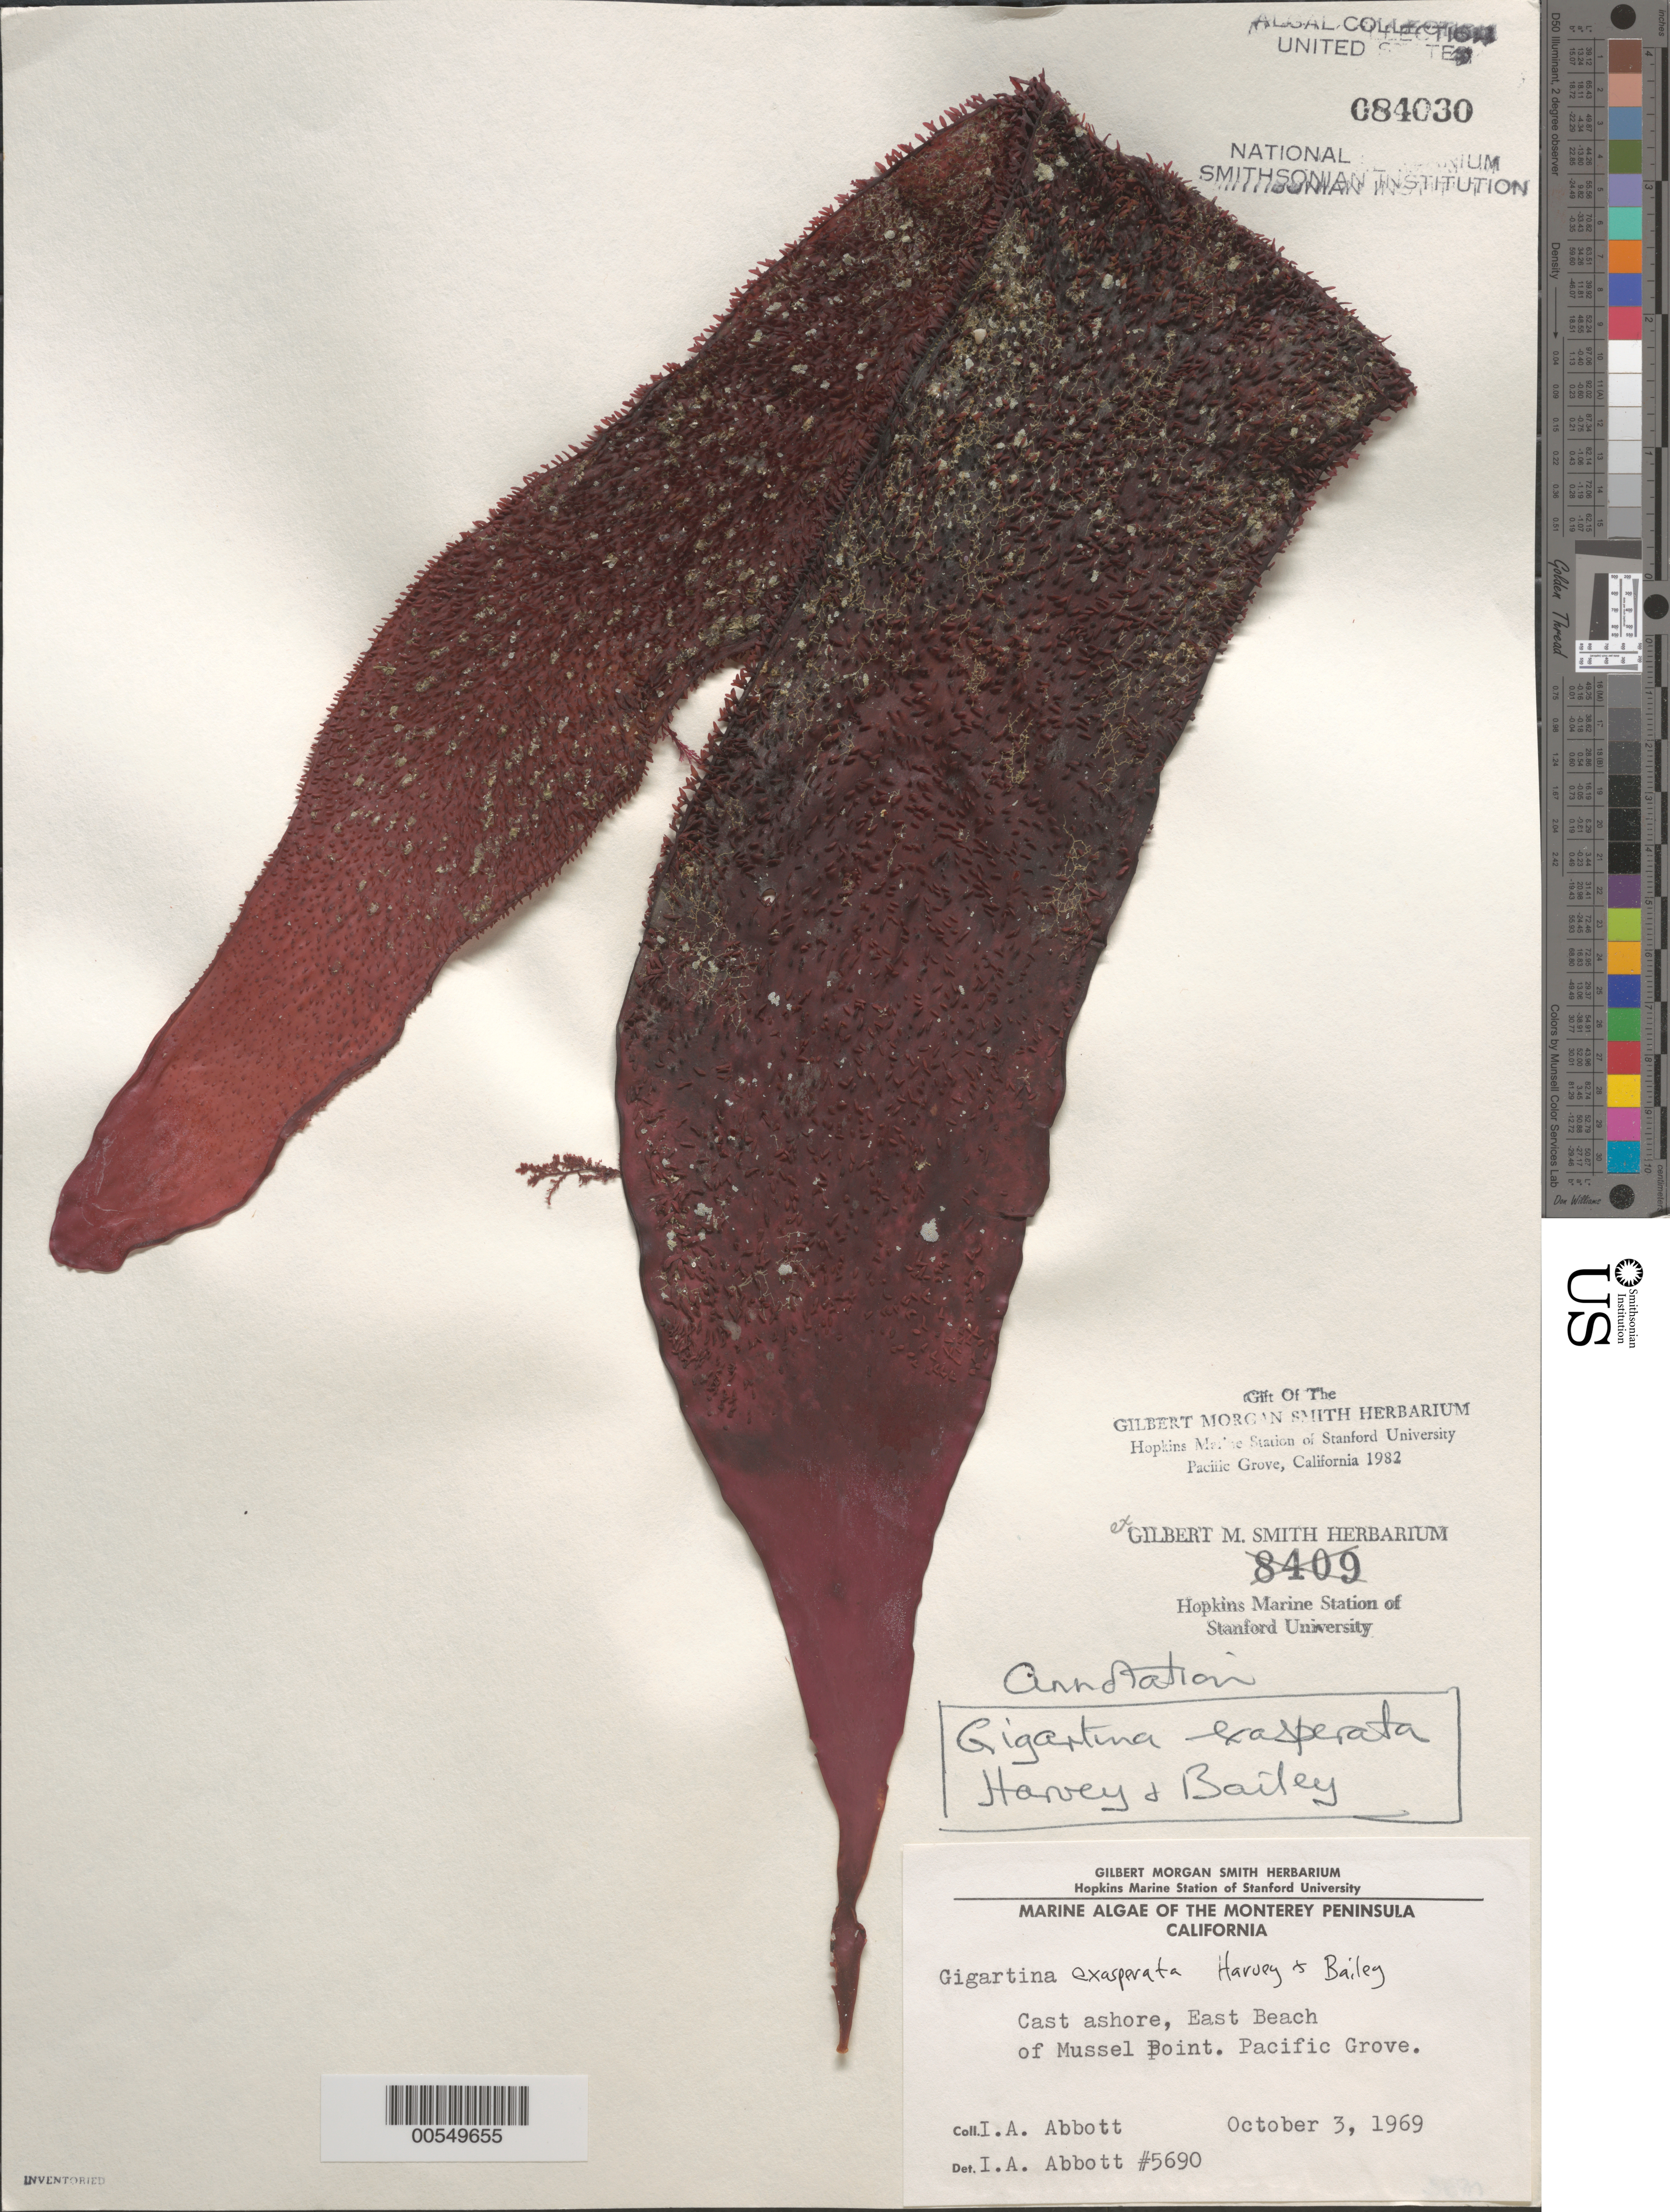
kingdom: Plantae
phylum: Rhodophyta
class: Florideophyceae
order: Gigartinales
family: Gigartinaceae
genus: Chondracanthus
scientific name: Chondracanthus exasperatus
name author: (Harv. & J. Bailey) J.R. Hughey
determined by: Algae name updating Project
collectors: I. A. Abbott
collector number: IAA 5690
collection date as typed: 03 Oct 1969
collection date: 1969-10-03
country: United States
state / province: California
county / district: Monterey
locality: East beach of Mussel Point, Pacific Grove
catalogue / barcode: US 84030